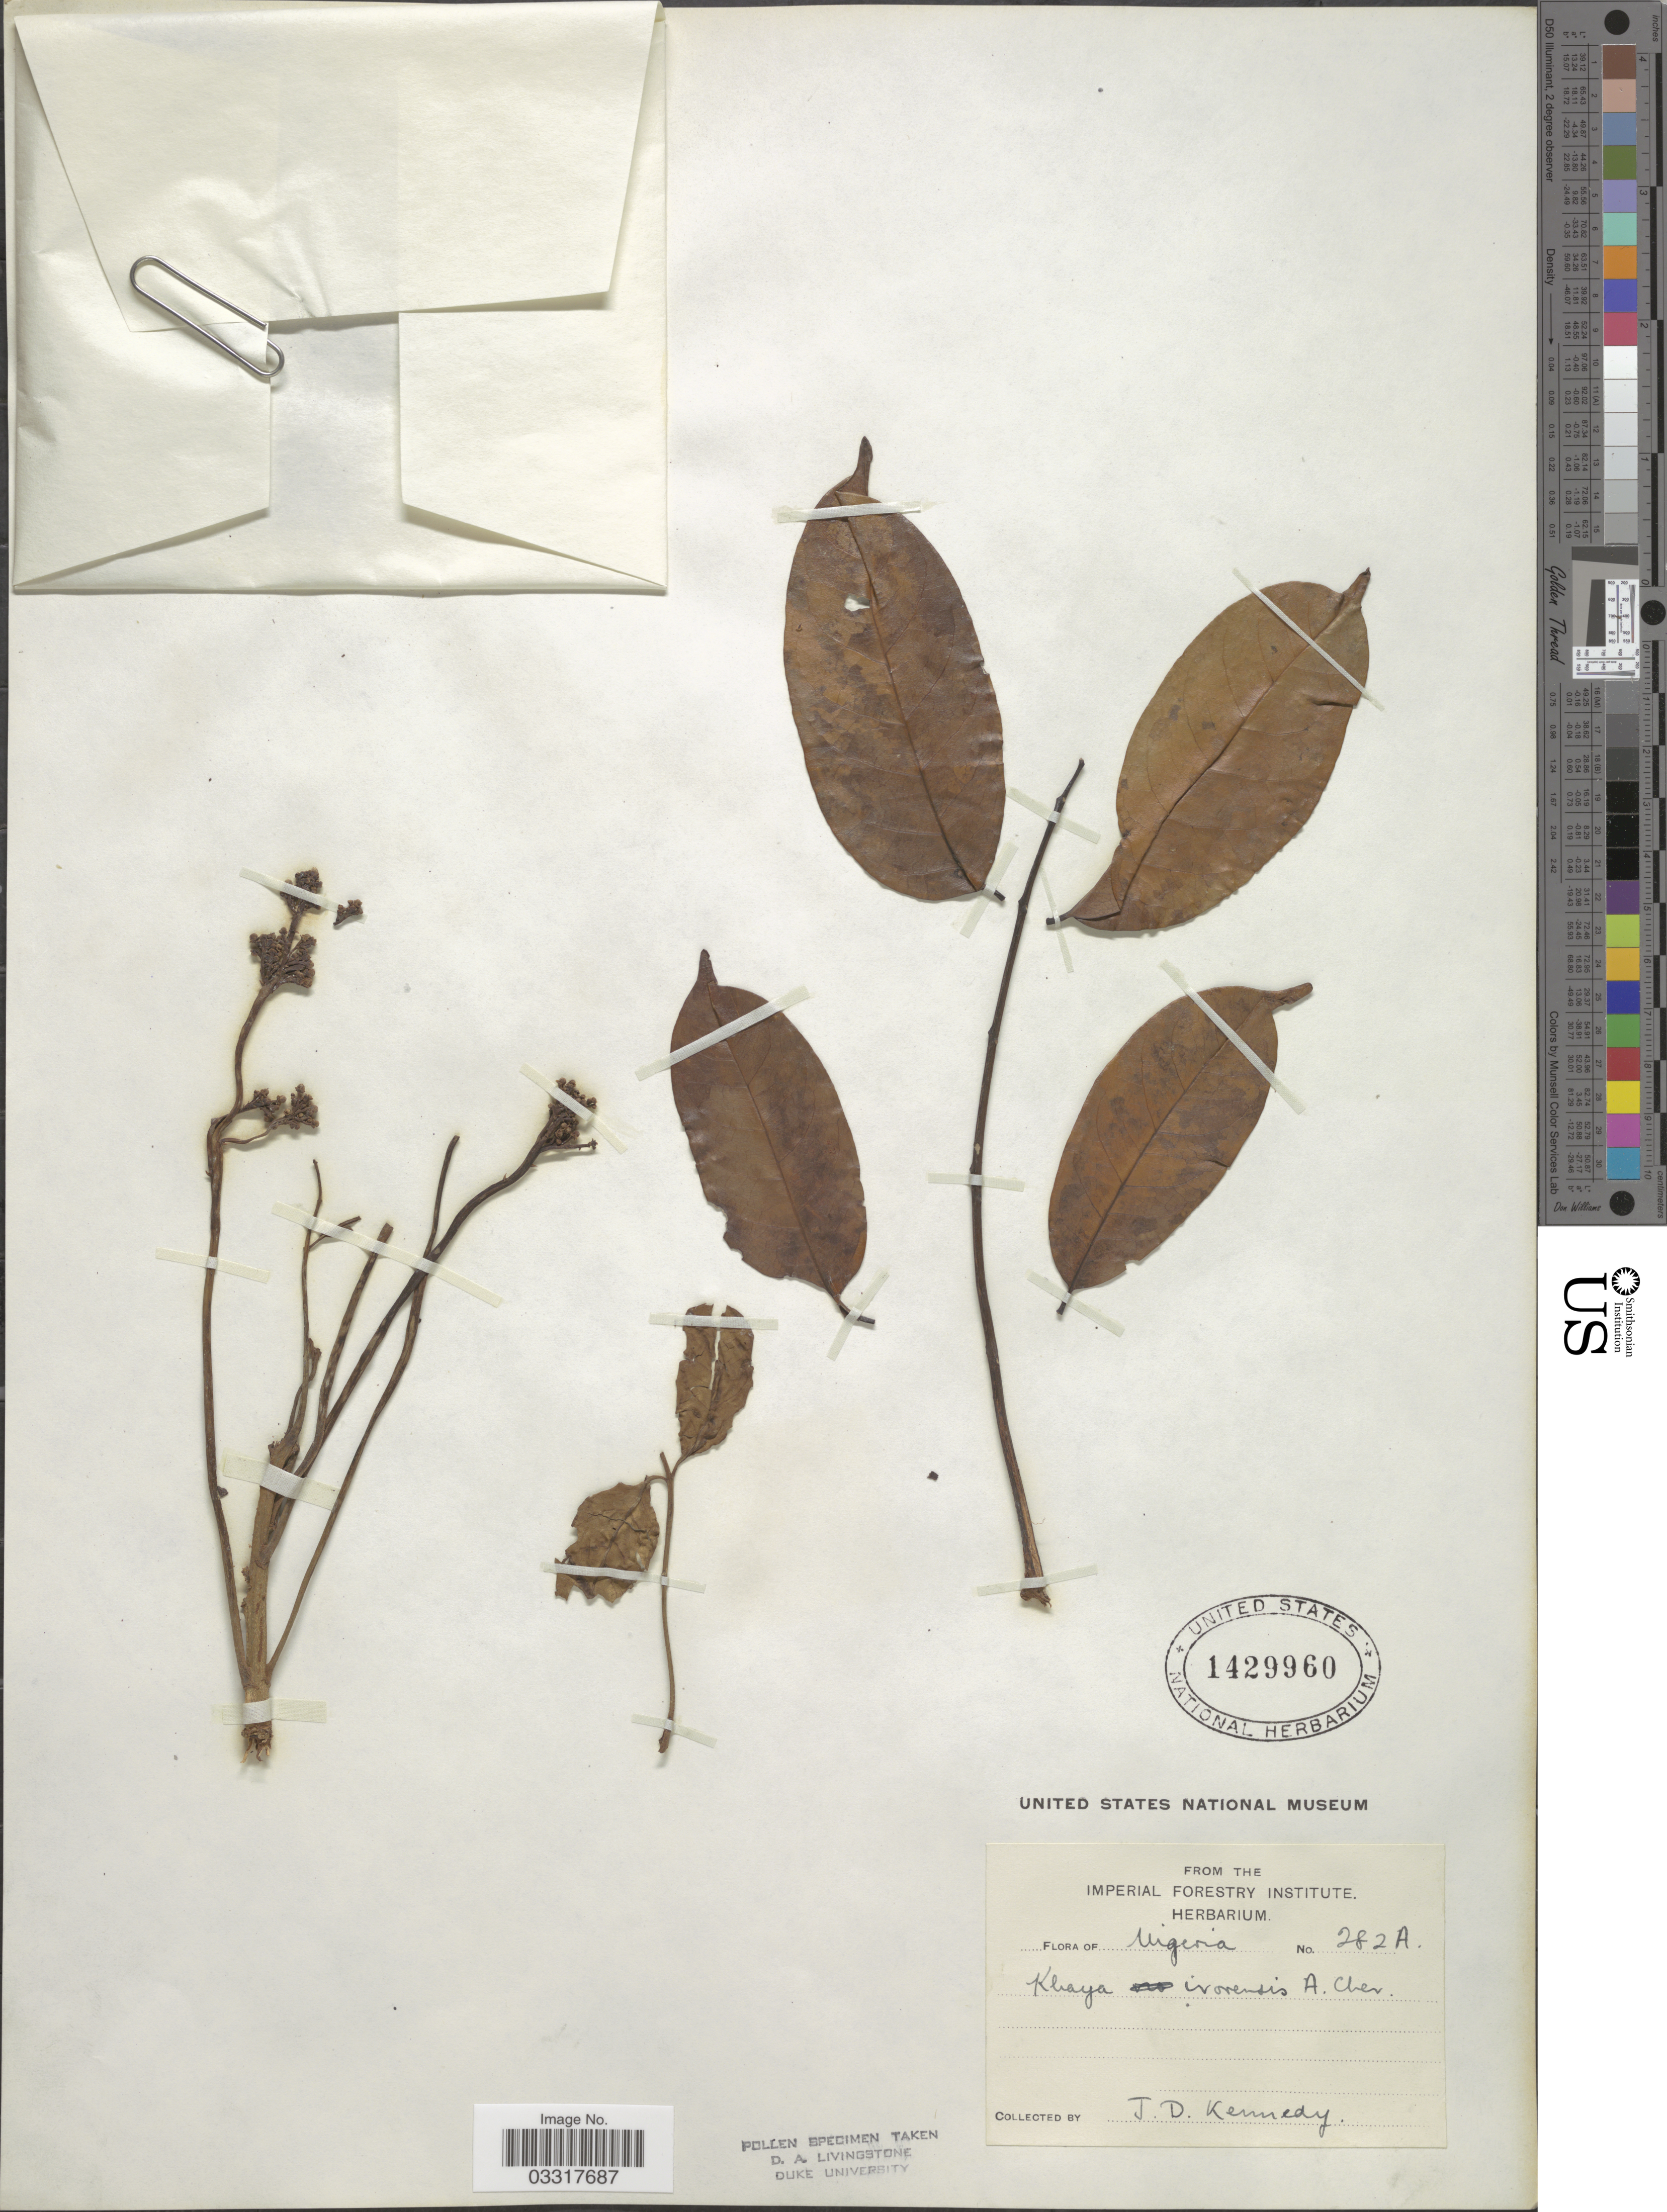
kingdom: Plantae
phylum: Tracheophyta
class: Magnoliopsida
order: Sapindales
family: Meliaceae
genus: Khaya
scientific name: Khaya ivorensis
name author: A. Chev.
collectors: J. D. Kennedy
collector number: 282A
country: Nigeria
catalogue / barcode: US 1429960